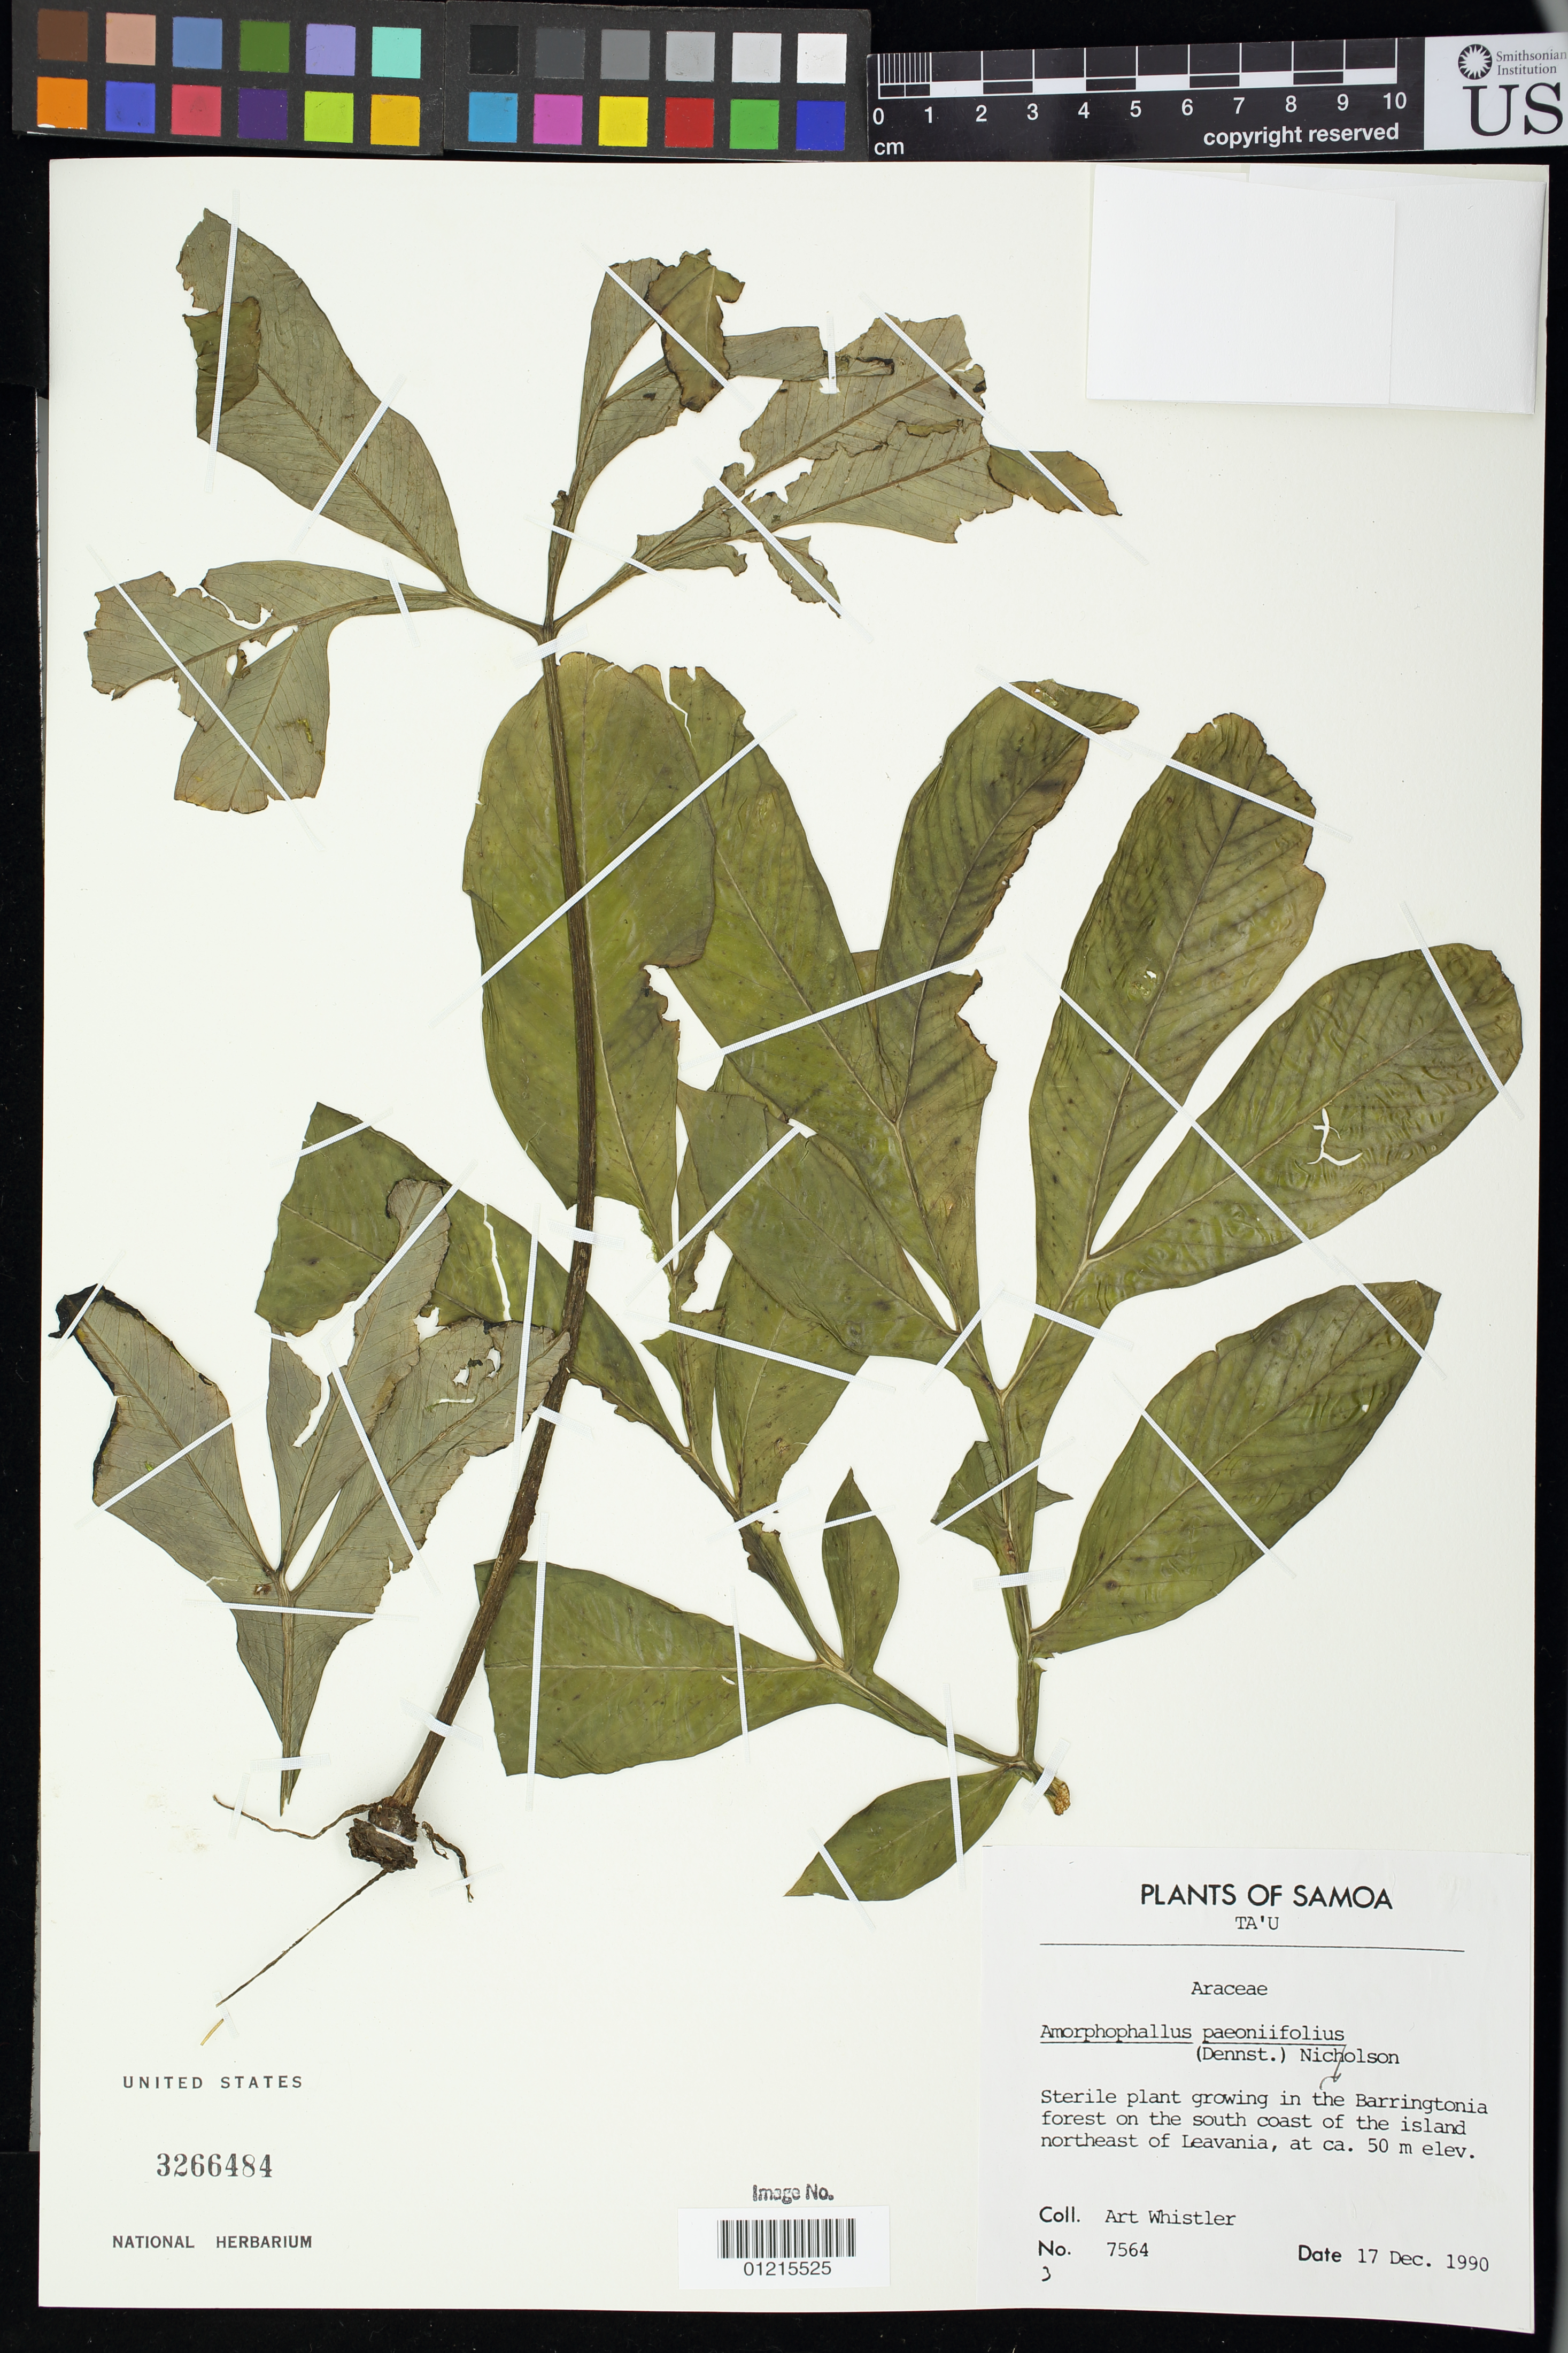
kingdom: Plantae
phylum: Tracheophyta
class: Liliopsida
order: Alismatales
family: Araceae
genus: Amorphophallus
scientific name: Amorphophallus paeoniifolius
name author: (Dennst.) Nicolson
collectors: A. Whistler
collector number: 7564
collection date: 1990-12-07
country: American Samoa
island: Ta'u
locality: south coast of the island, northeast of Leavania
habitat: Growing in the Barringtonia forest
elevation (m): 50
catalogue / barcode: US 3266484